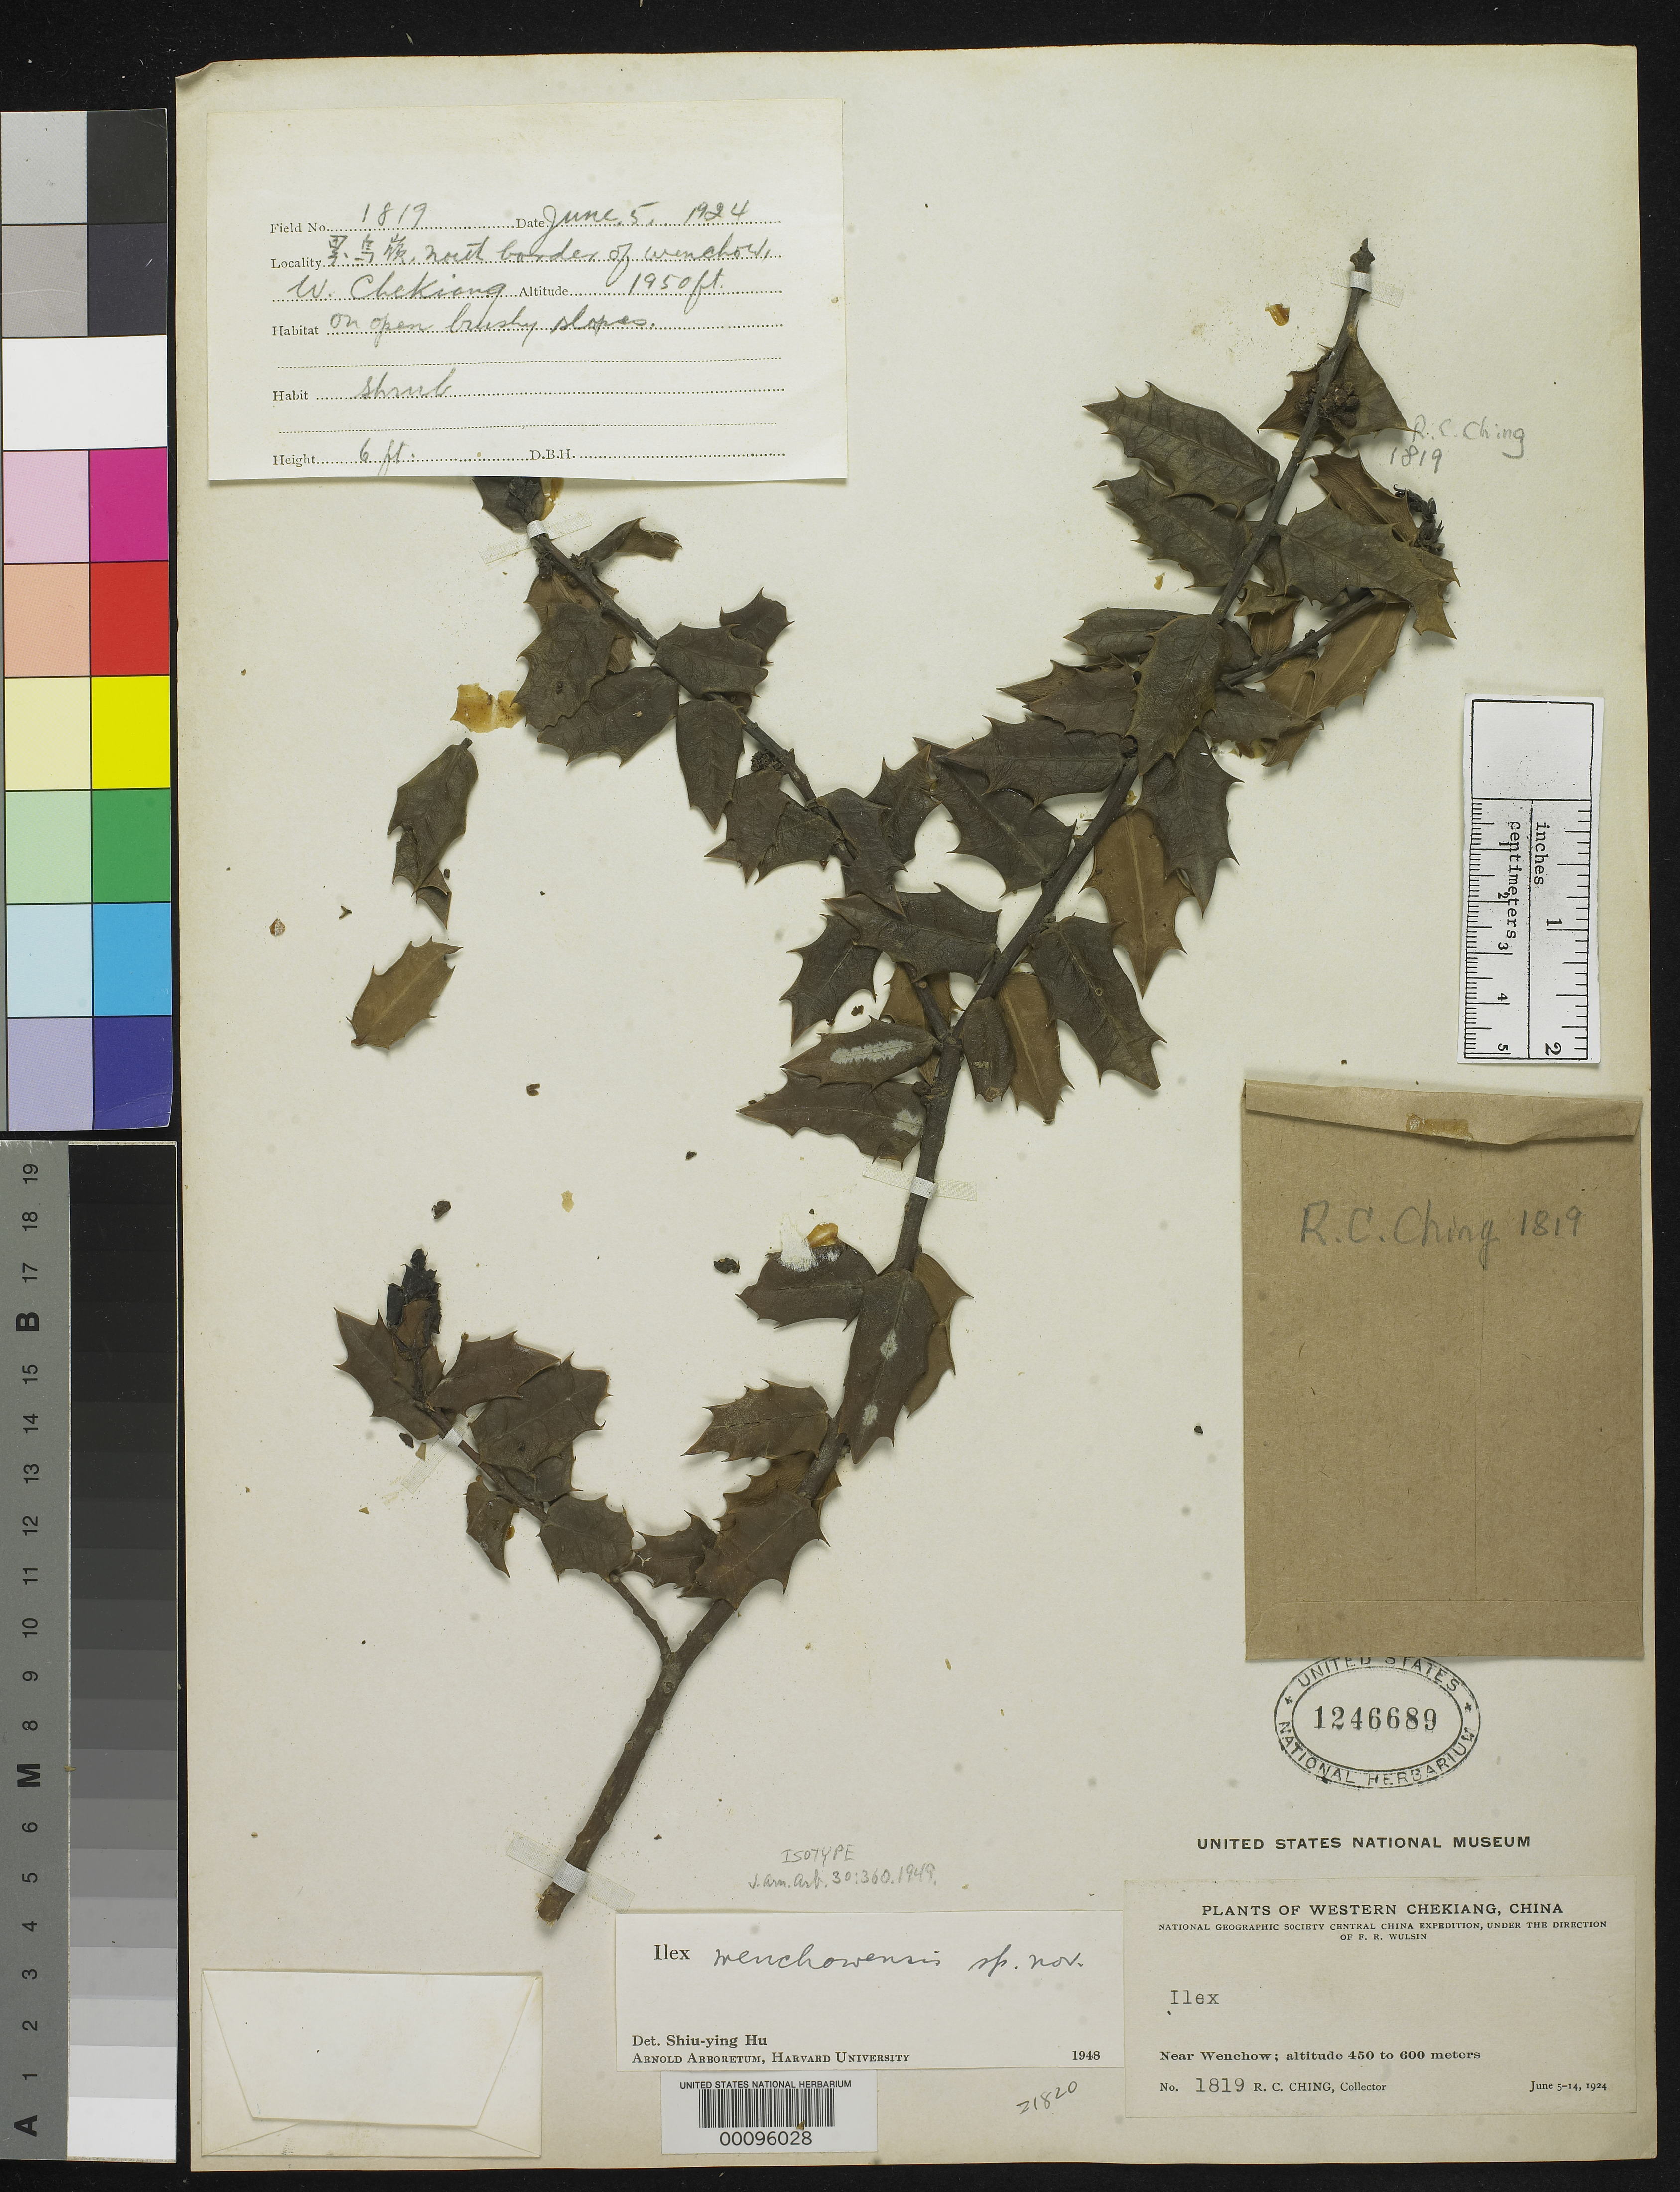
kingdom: Plantae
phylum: Tracheophyta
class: Magnoliopsida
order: Aquifoliales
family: Aquifoliaceae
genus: Ilex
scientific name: Ilex wenchowensis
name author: S.Y. Hu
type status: Isotype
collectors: R. C. Ching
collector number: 1819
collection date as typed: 05 Jun 1924 to 14 Jun 1924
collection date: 1924-06-05/1924-06-14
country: China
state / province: Zhejiang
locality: Near Wenchow.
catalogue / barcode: US 1246689